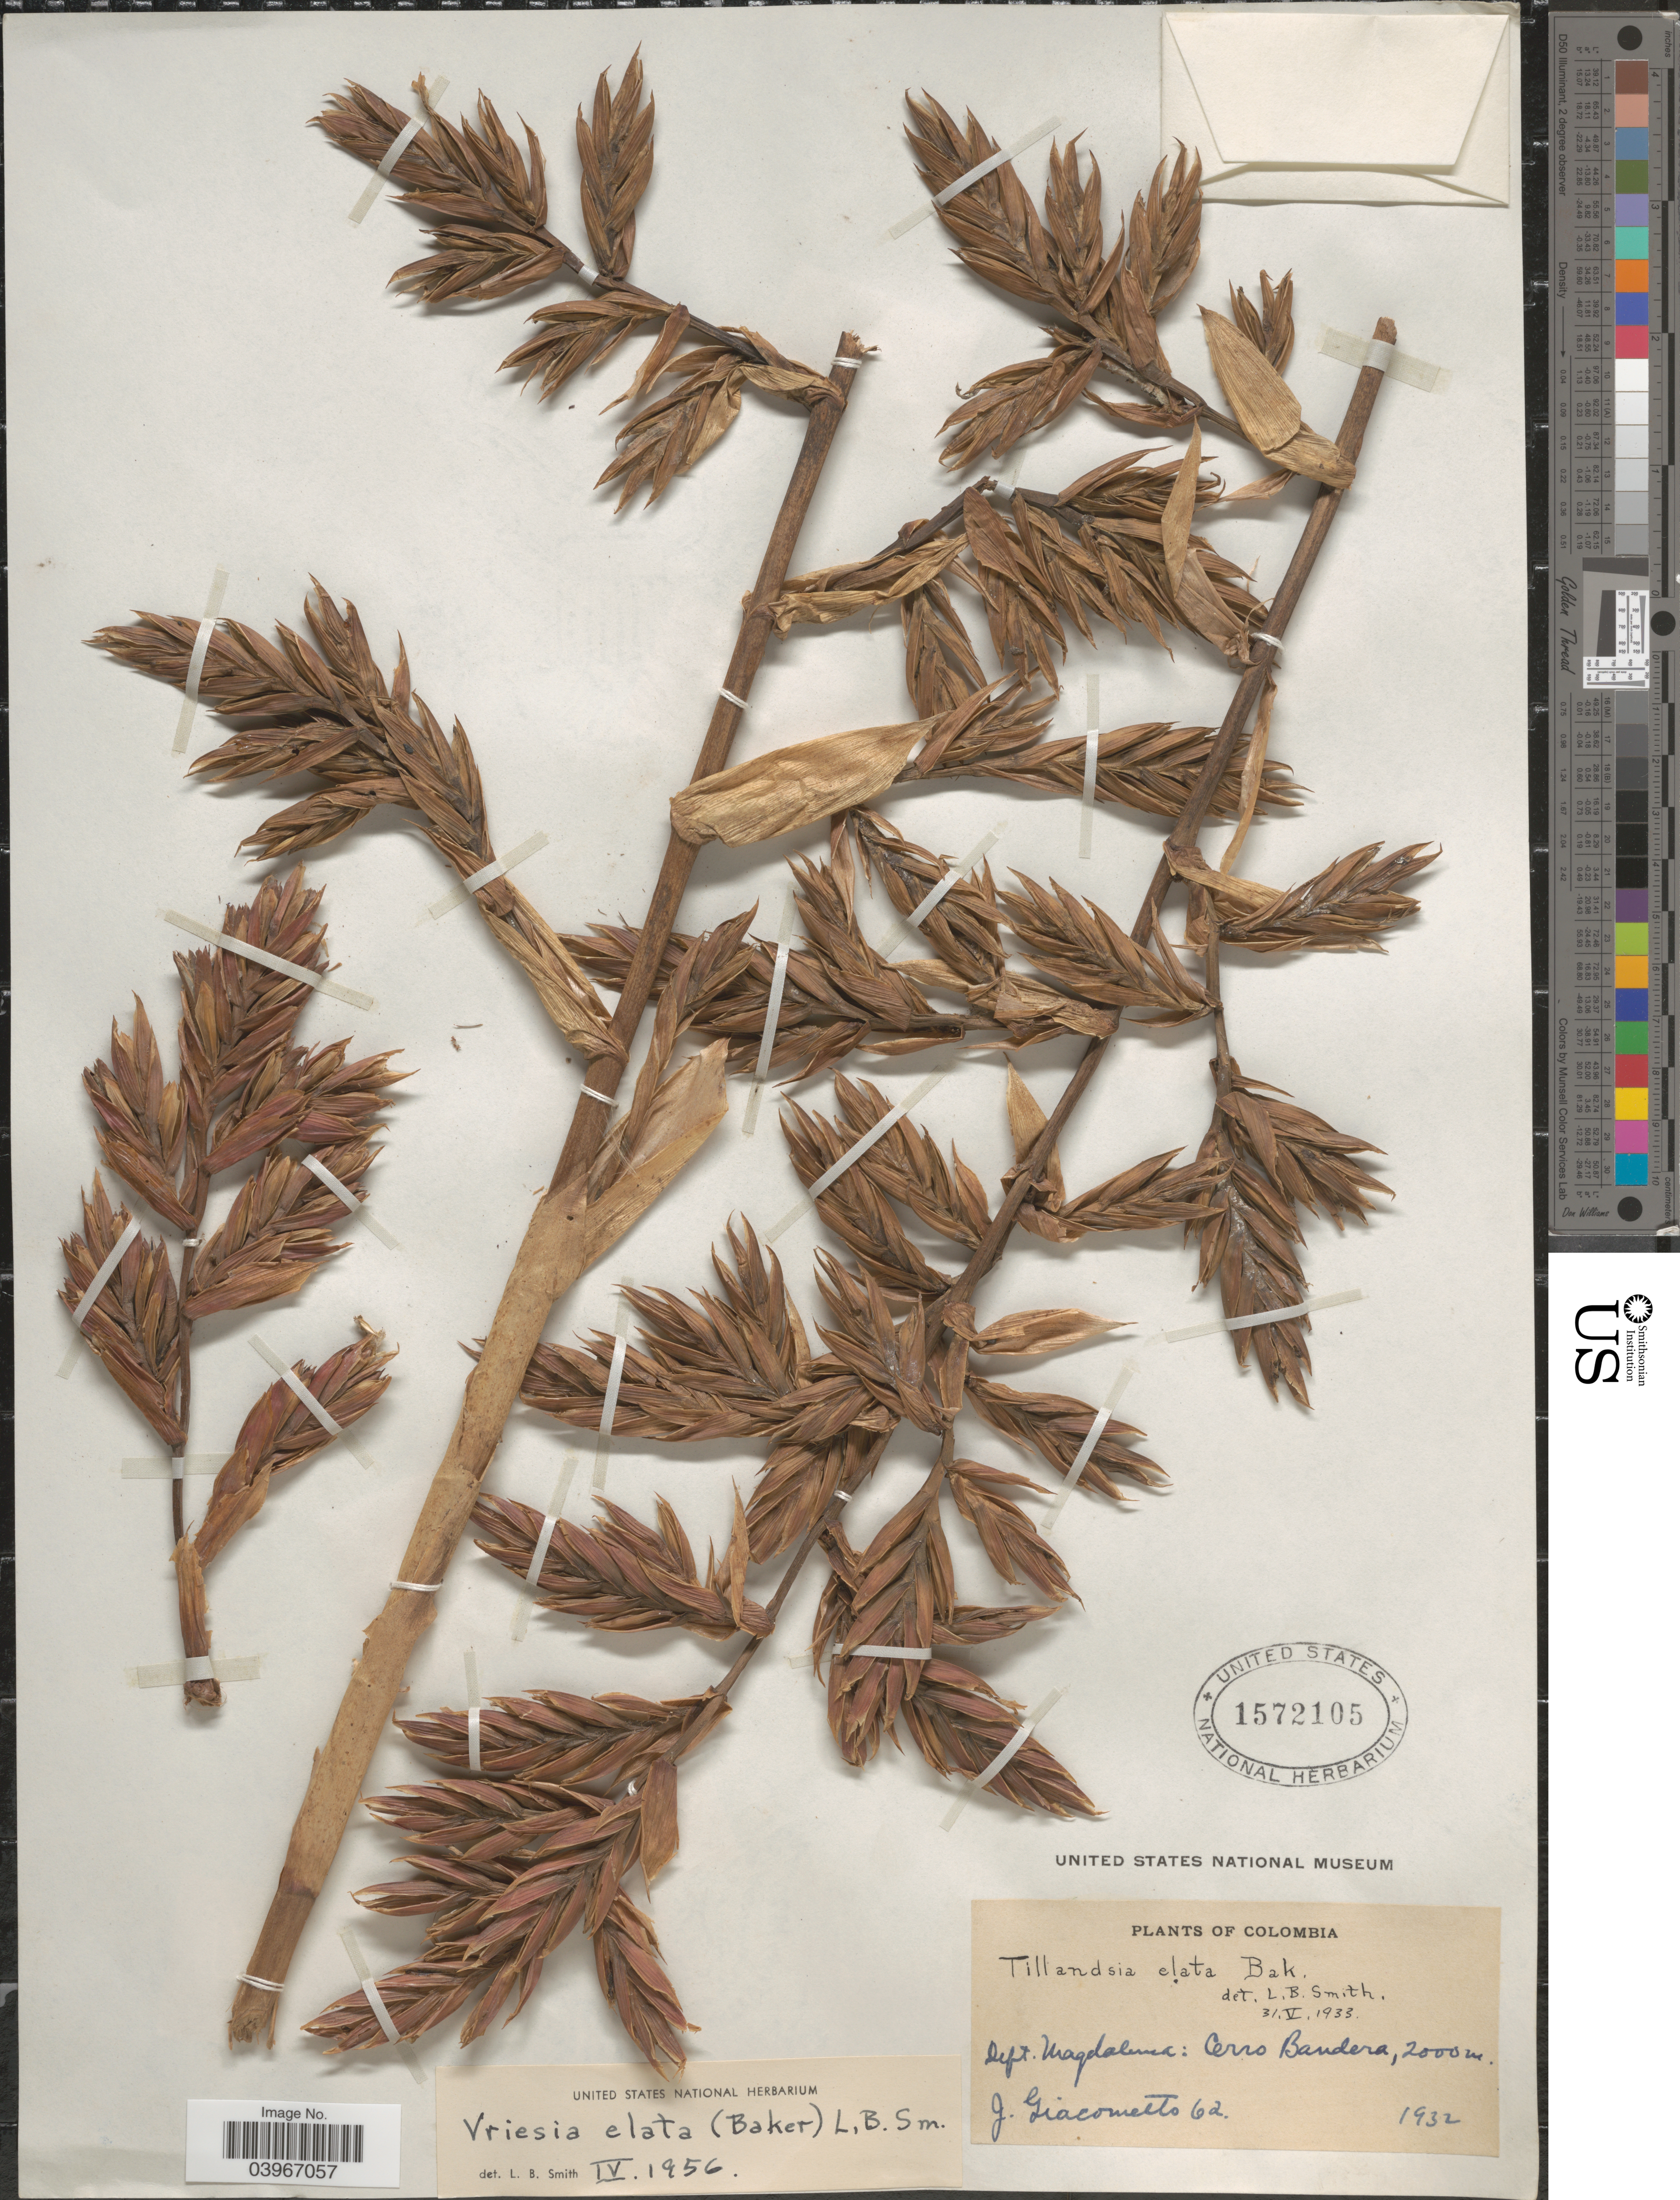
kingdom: Plantae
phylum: Tracheophyta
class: Liliopsida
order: Poales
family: Bromeliaceae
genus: Vriesea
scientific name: Vriesea elata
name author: (Baker) L.B. Sm.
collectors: J. Giacometto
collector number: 62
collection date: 1932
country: Colombia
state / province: Magdalena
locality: Dept. Magdalena: Cerro Bandera.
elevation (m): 2000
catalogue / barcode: US 1572105